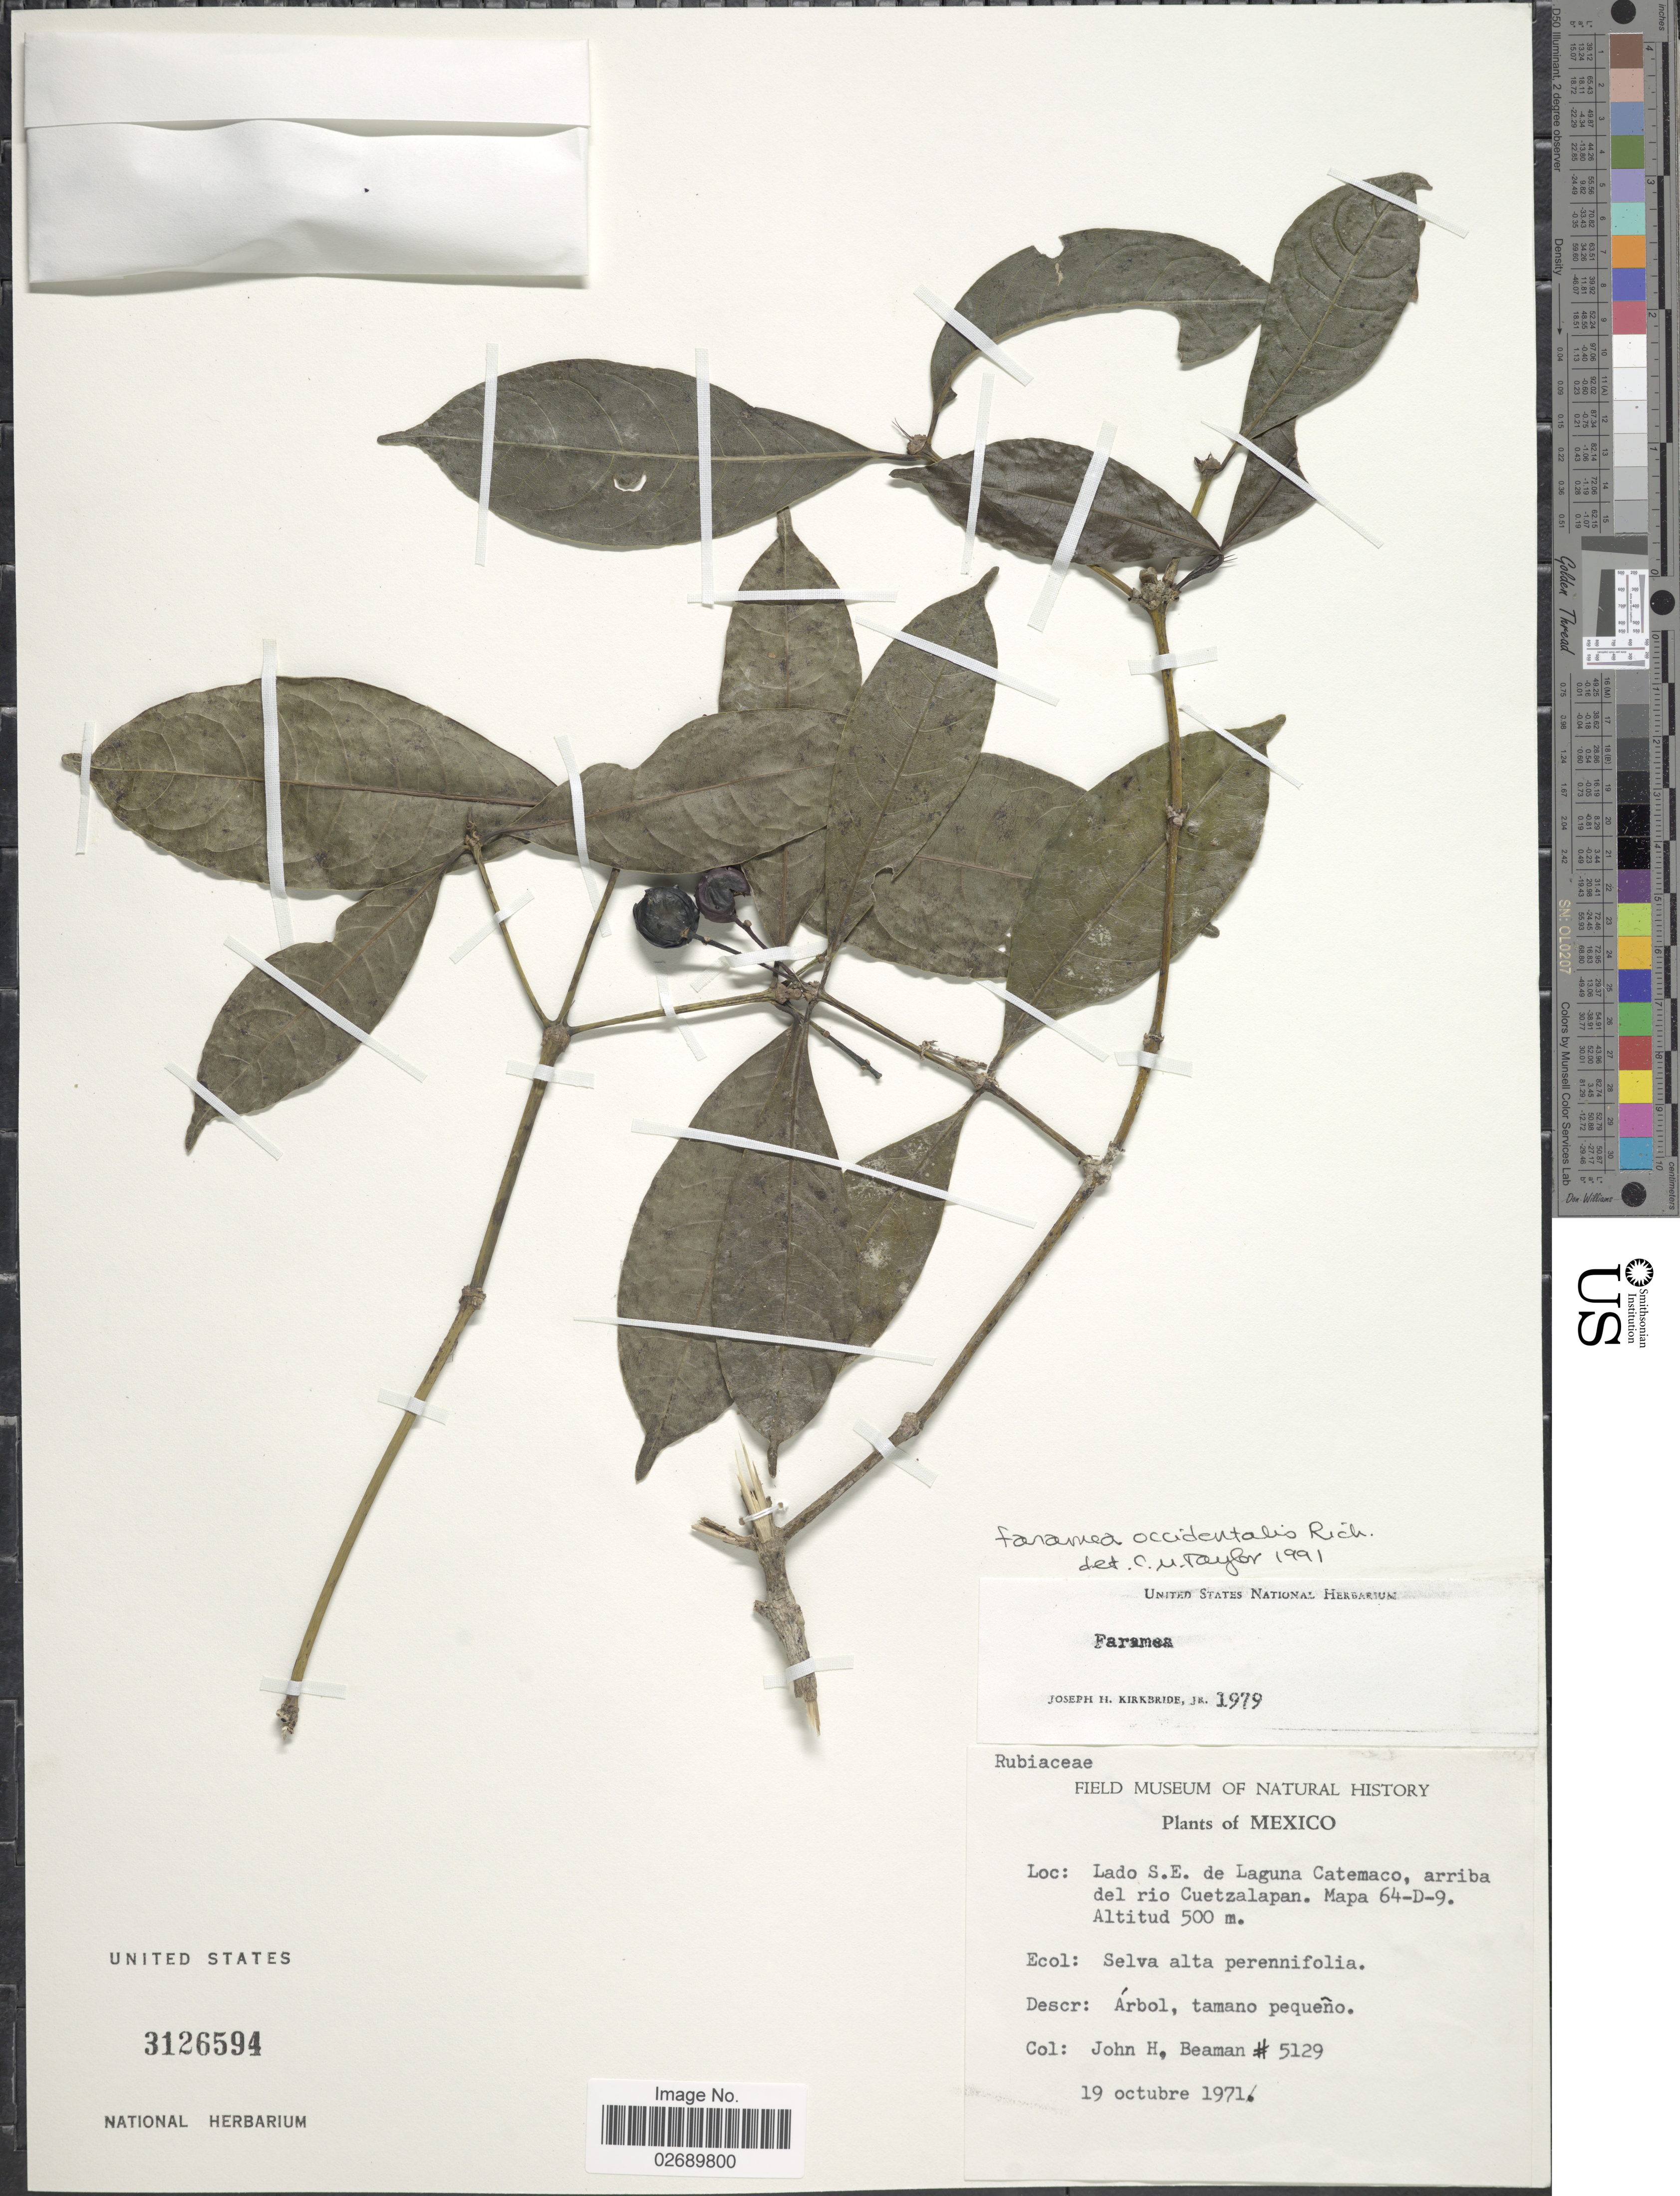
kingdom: Plantae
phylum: Tracheophyta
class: Magnoliopsida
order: Gentianales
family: Rubiaceae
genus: Faramea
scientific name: Faramea occidentalis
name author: (L.) A. Rich.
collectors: J. H. Beaman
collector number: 5129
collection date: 1971-10-19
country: Mexico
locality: Lado S.E. de Laguna Catemaco, arriba del rio Cuetzalapan. Mapa 64-D-9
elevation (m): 500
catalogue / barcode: US 3126594